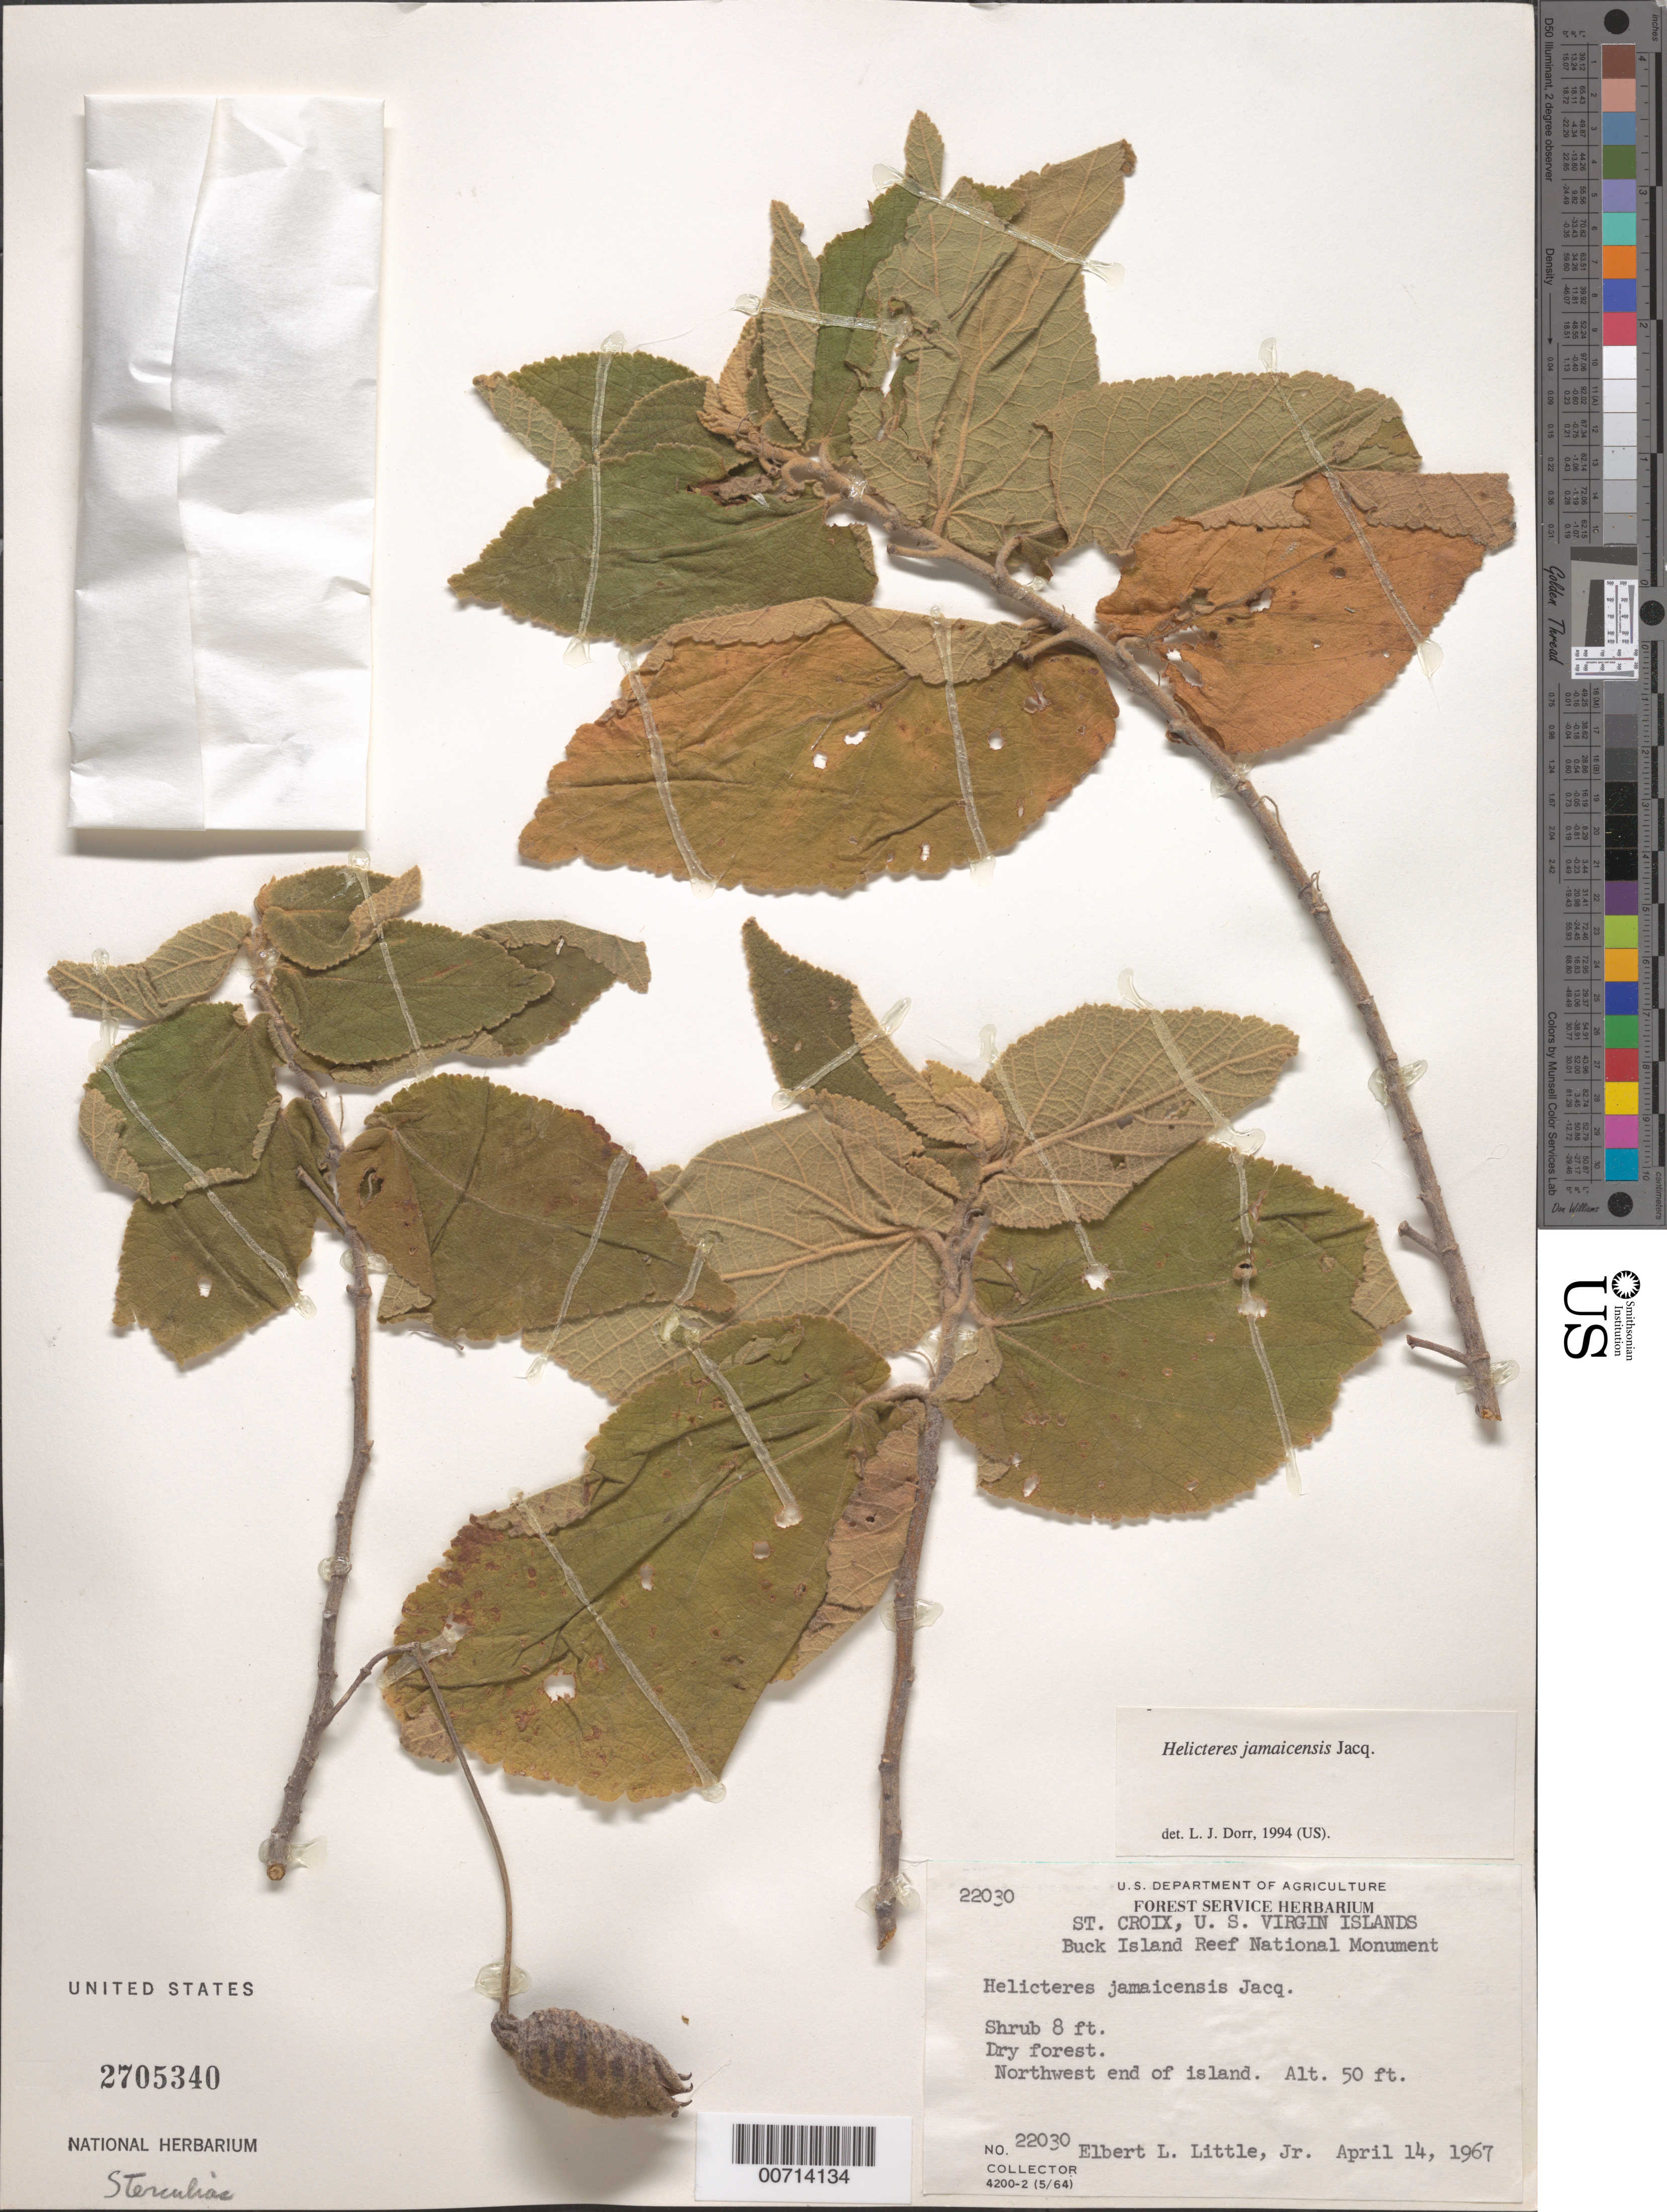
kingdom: Plantae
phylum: Tracheophyta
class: Magnoliopsida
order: Malvales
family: Malvaceae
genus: Helicteres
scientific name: Helicteres jamaicensis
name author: Jacq.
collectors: E. L. Little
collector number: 22030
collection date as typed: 14 Apr 1967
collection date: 1967-04-14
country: U.S. Virgin Islands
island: St. Croix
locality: Buck Is. Reef Natl. Monument; NW end of Island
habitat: Dry forest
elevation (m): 15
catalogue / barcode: US 2705340